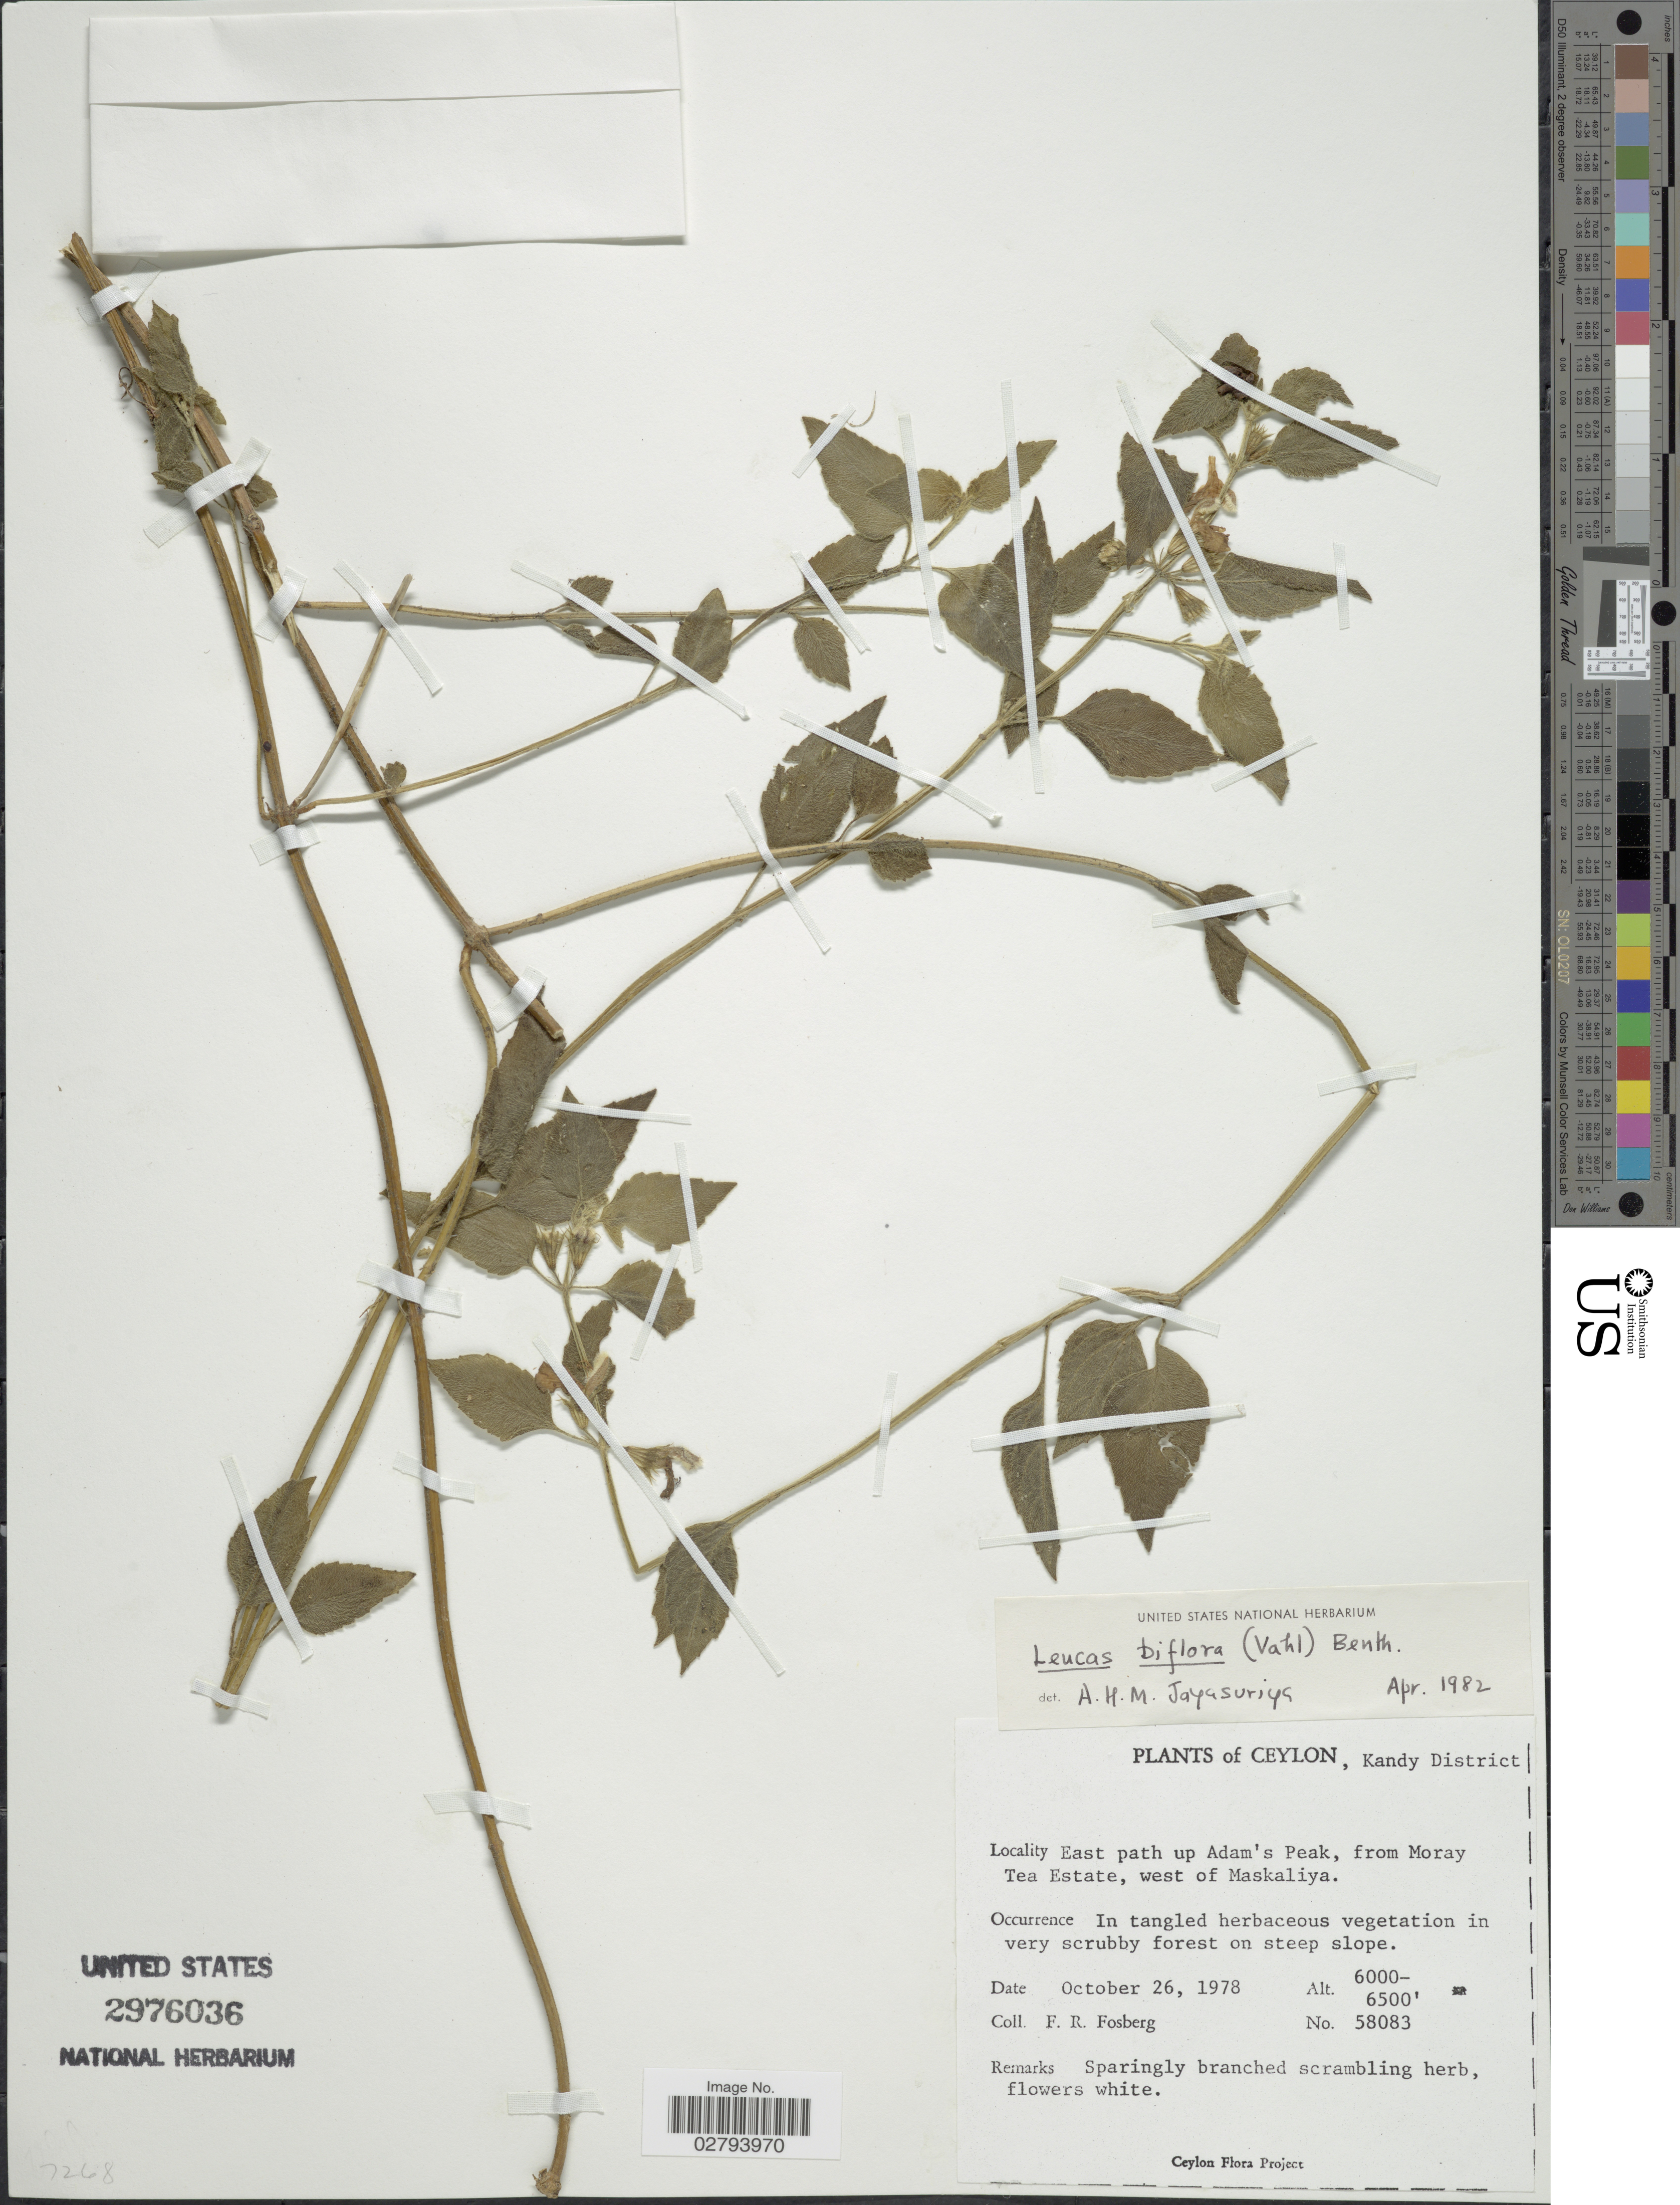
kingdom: Plantae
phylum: Tracheophyta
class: Magnoliopsida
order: Lamiales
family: Lamiaceae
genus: Leucas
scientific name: Leucas biflora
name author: (Vahl) Sm.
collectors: F. R. Fosberg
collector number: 58083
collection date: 1978-10-26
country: Sri Lanka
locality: Ceylon, Kandy District, East path up Adam's Peak, from Moray Tea Estate, west of Maskaliya.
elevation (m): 1829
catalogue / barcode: US 2976036